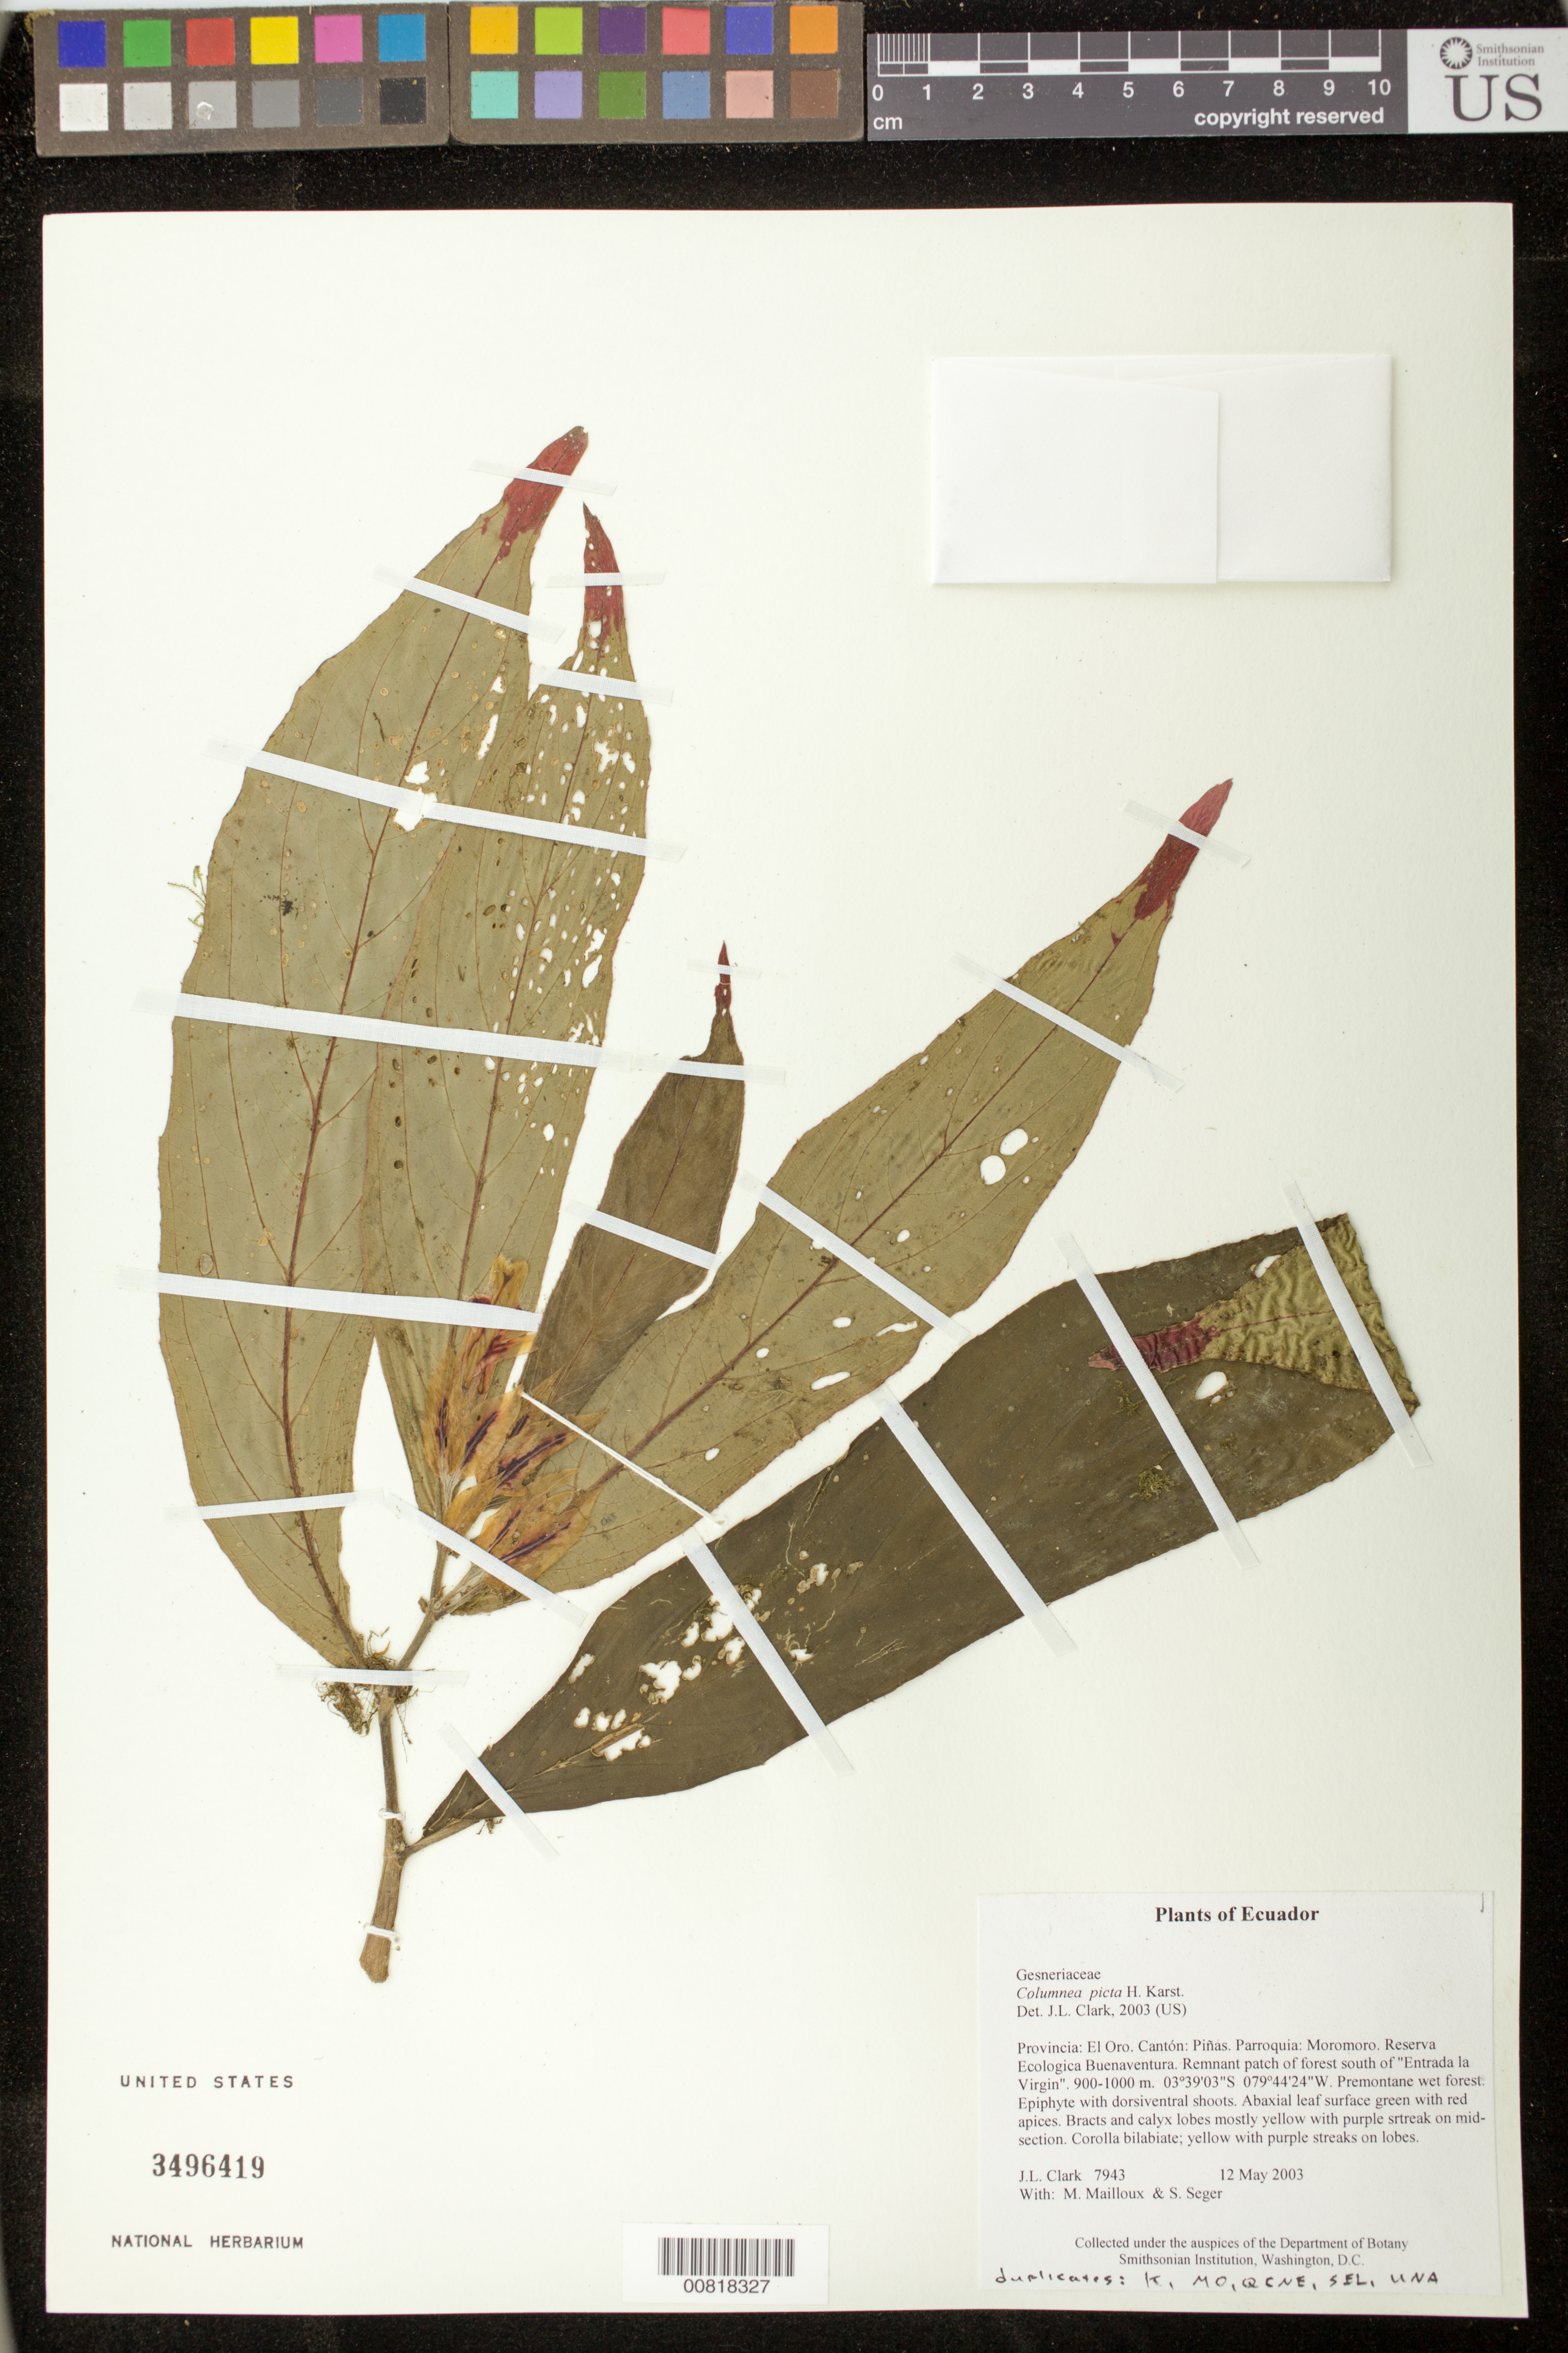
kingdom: Plantae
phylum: Tracheophyta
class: Magnoliopsida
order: Lamiales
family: Gesneriaceae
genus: Columnea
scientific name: Columnea karsteniana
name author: Singh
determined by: Skog, Laurence E.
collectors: J. L. Clark, M. Mailloux & S. Seger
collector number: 7943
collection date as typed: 12 May 2003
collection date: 2003-05-12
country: Ecuador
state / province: El Oro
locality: Piñas. Parroquia: Moromoro. Reserva Ecologica Buenaventura. Remnant patch of forest south of "Entrada la Virgin"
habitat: Premontane wet forest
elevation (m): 900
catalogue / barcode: US 3496419